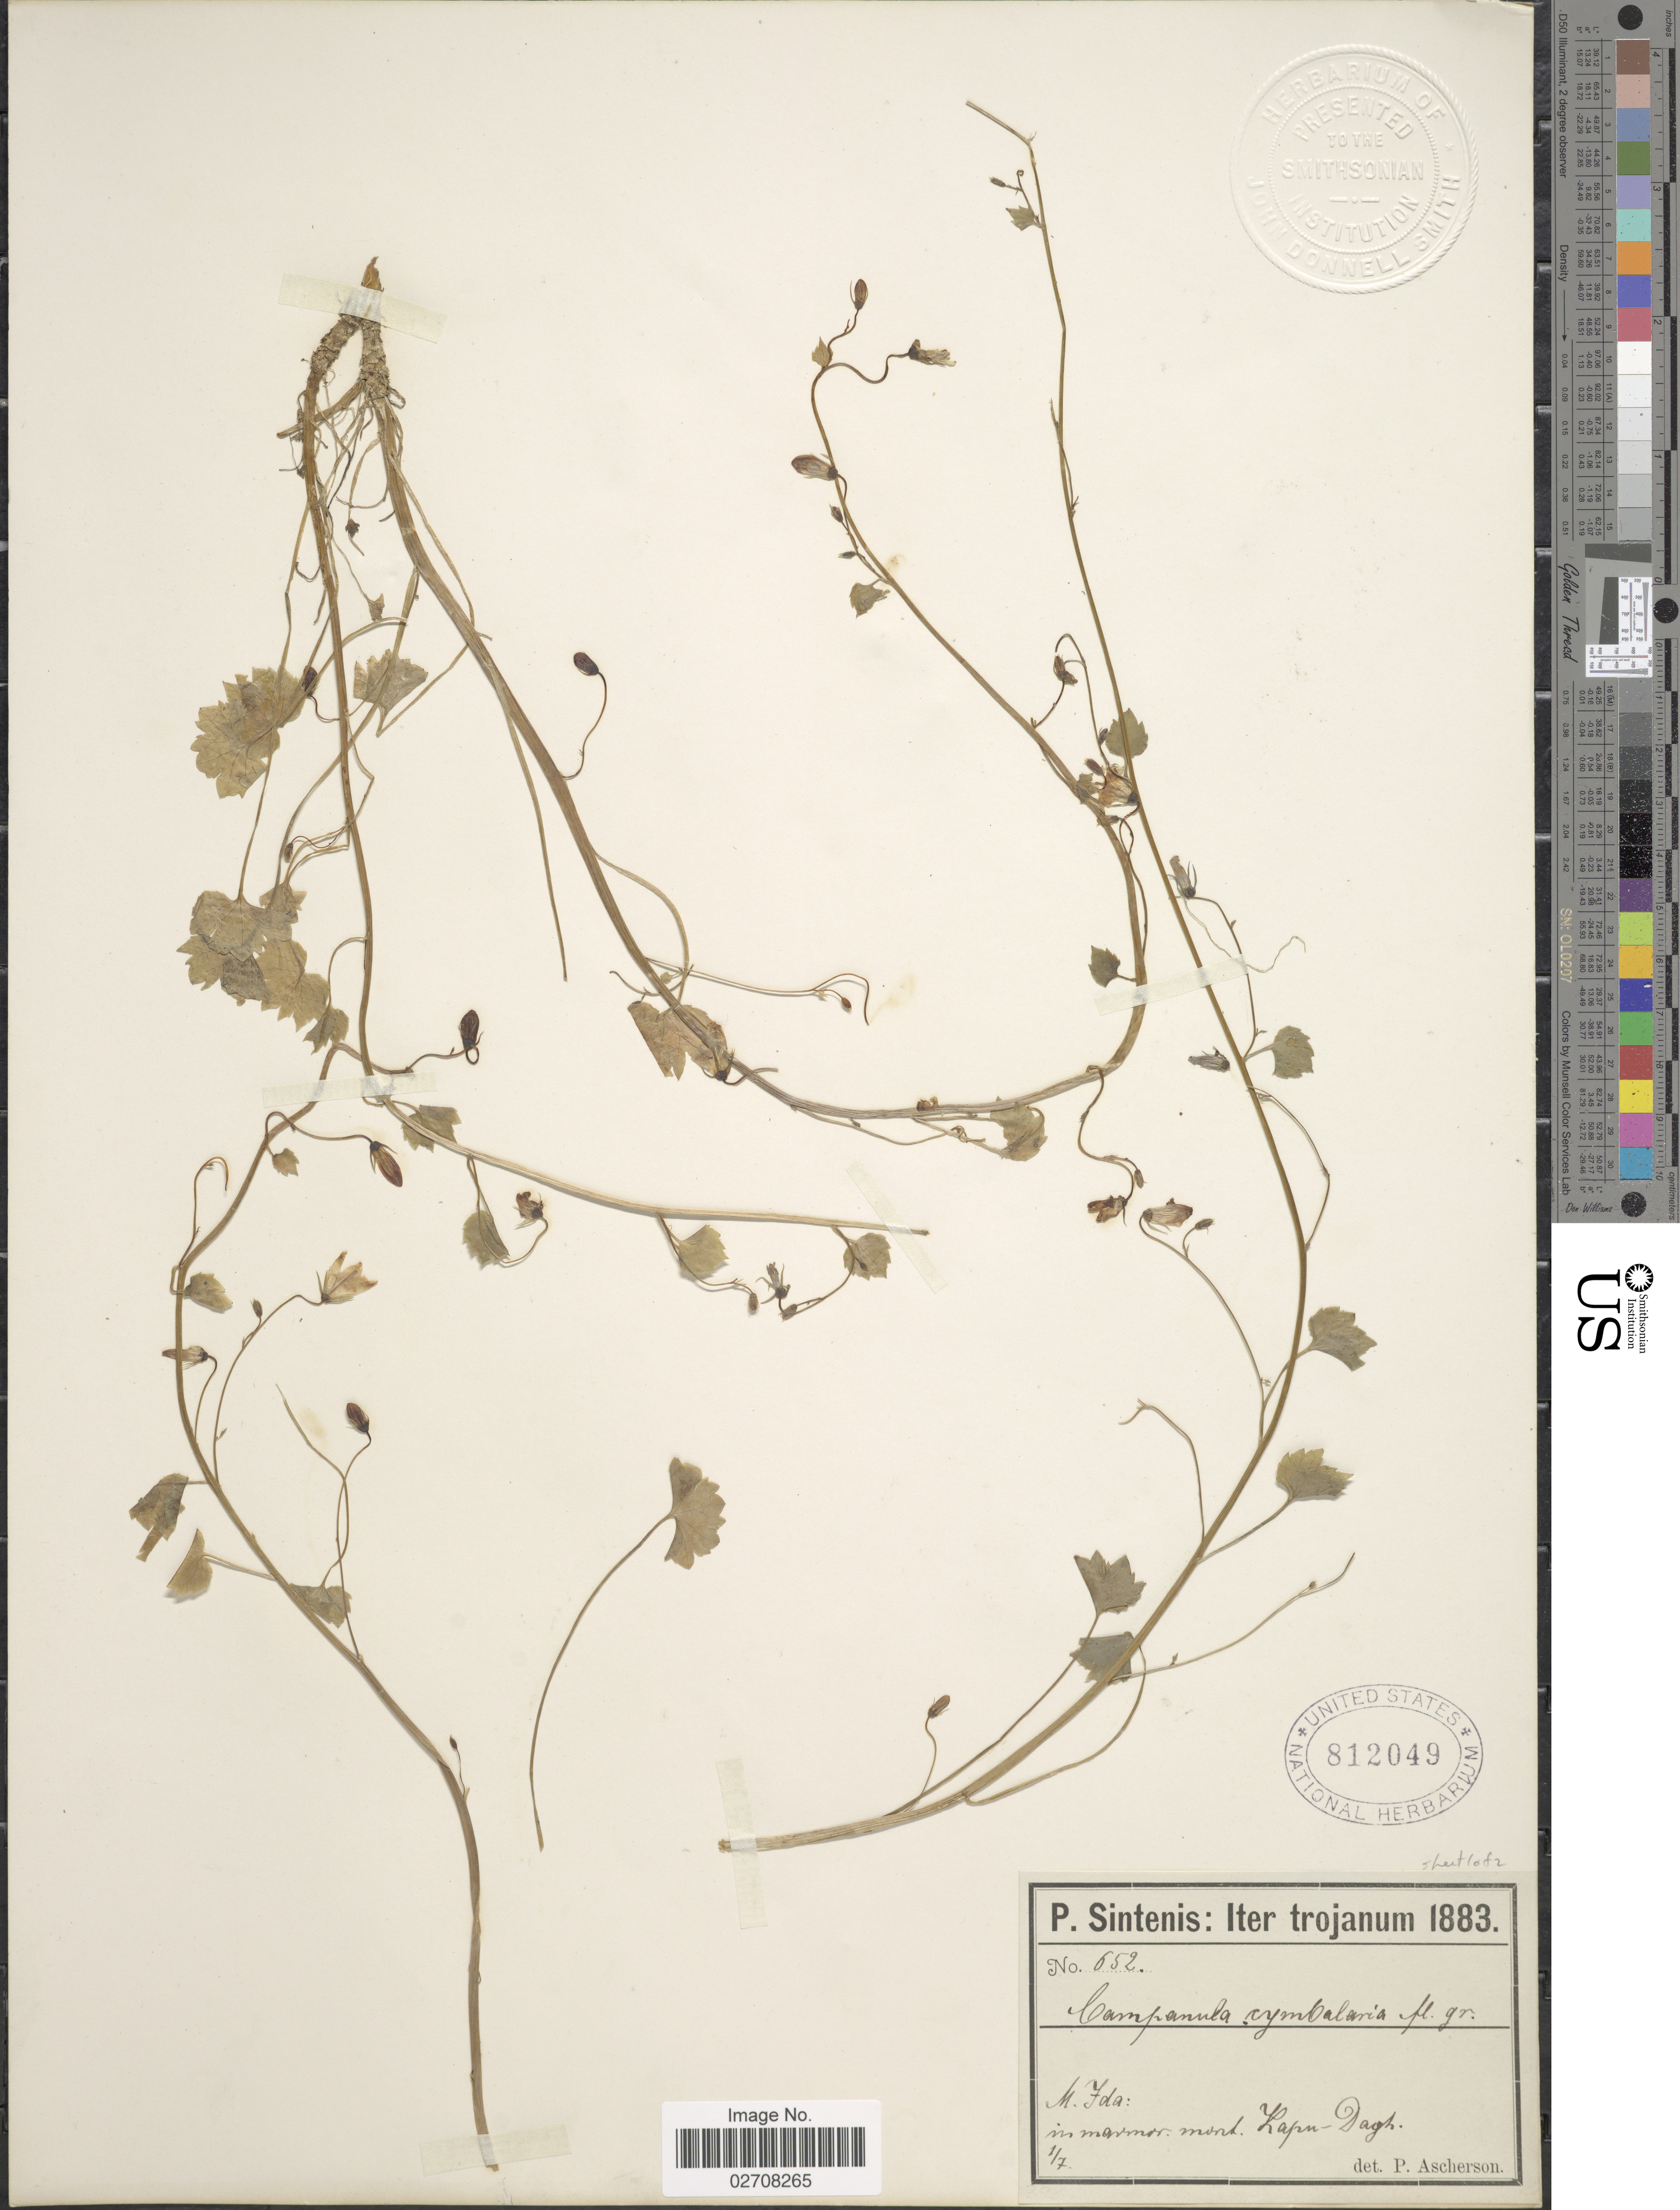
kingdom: Plantae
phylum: Tracheophyta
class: Magnoliopsida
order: Asterales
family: Campanulaceae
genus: Campanula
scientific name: Campanula cymbalaria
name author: Sm.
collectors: P. Sintenis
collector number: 652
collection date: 1883-07-01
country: Turkey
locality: Iter trojanum. M. Ida: in marmor. mont. Kapu-Dagh.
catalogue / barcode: US 812049